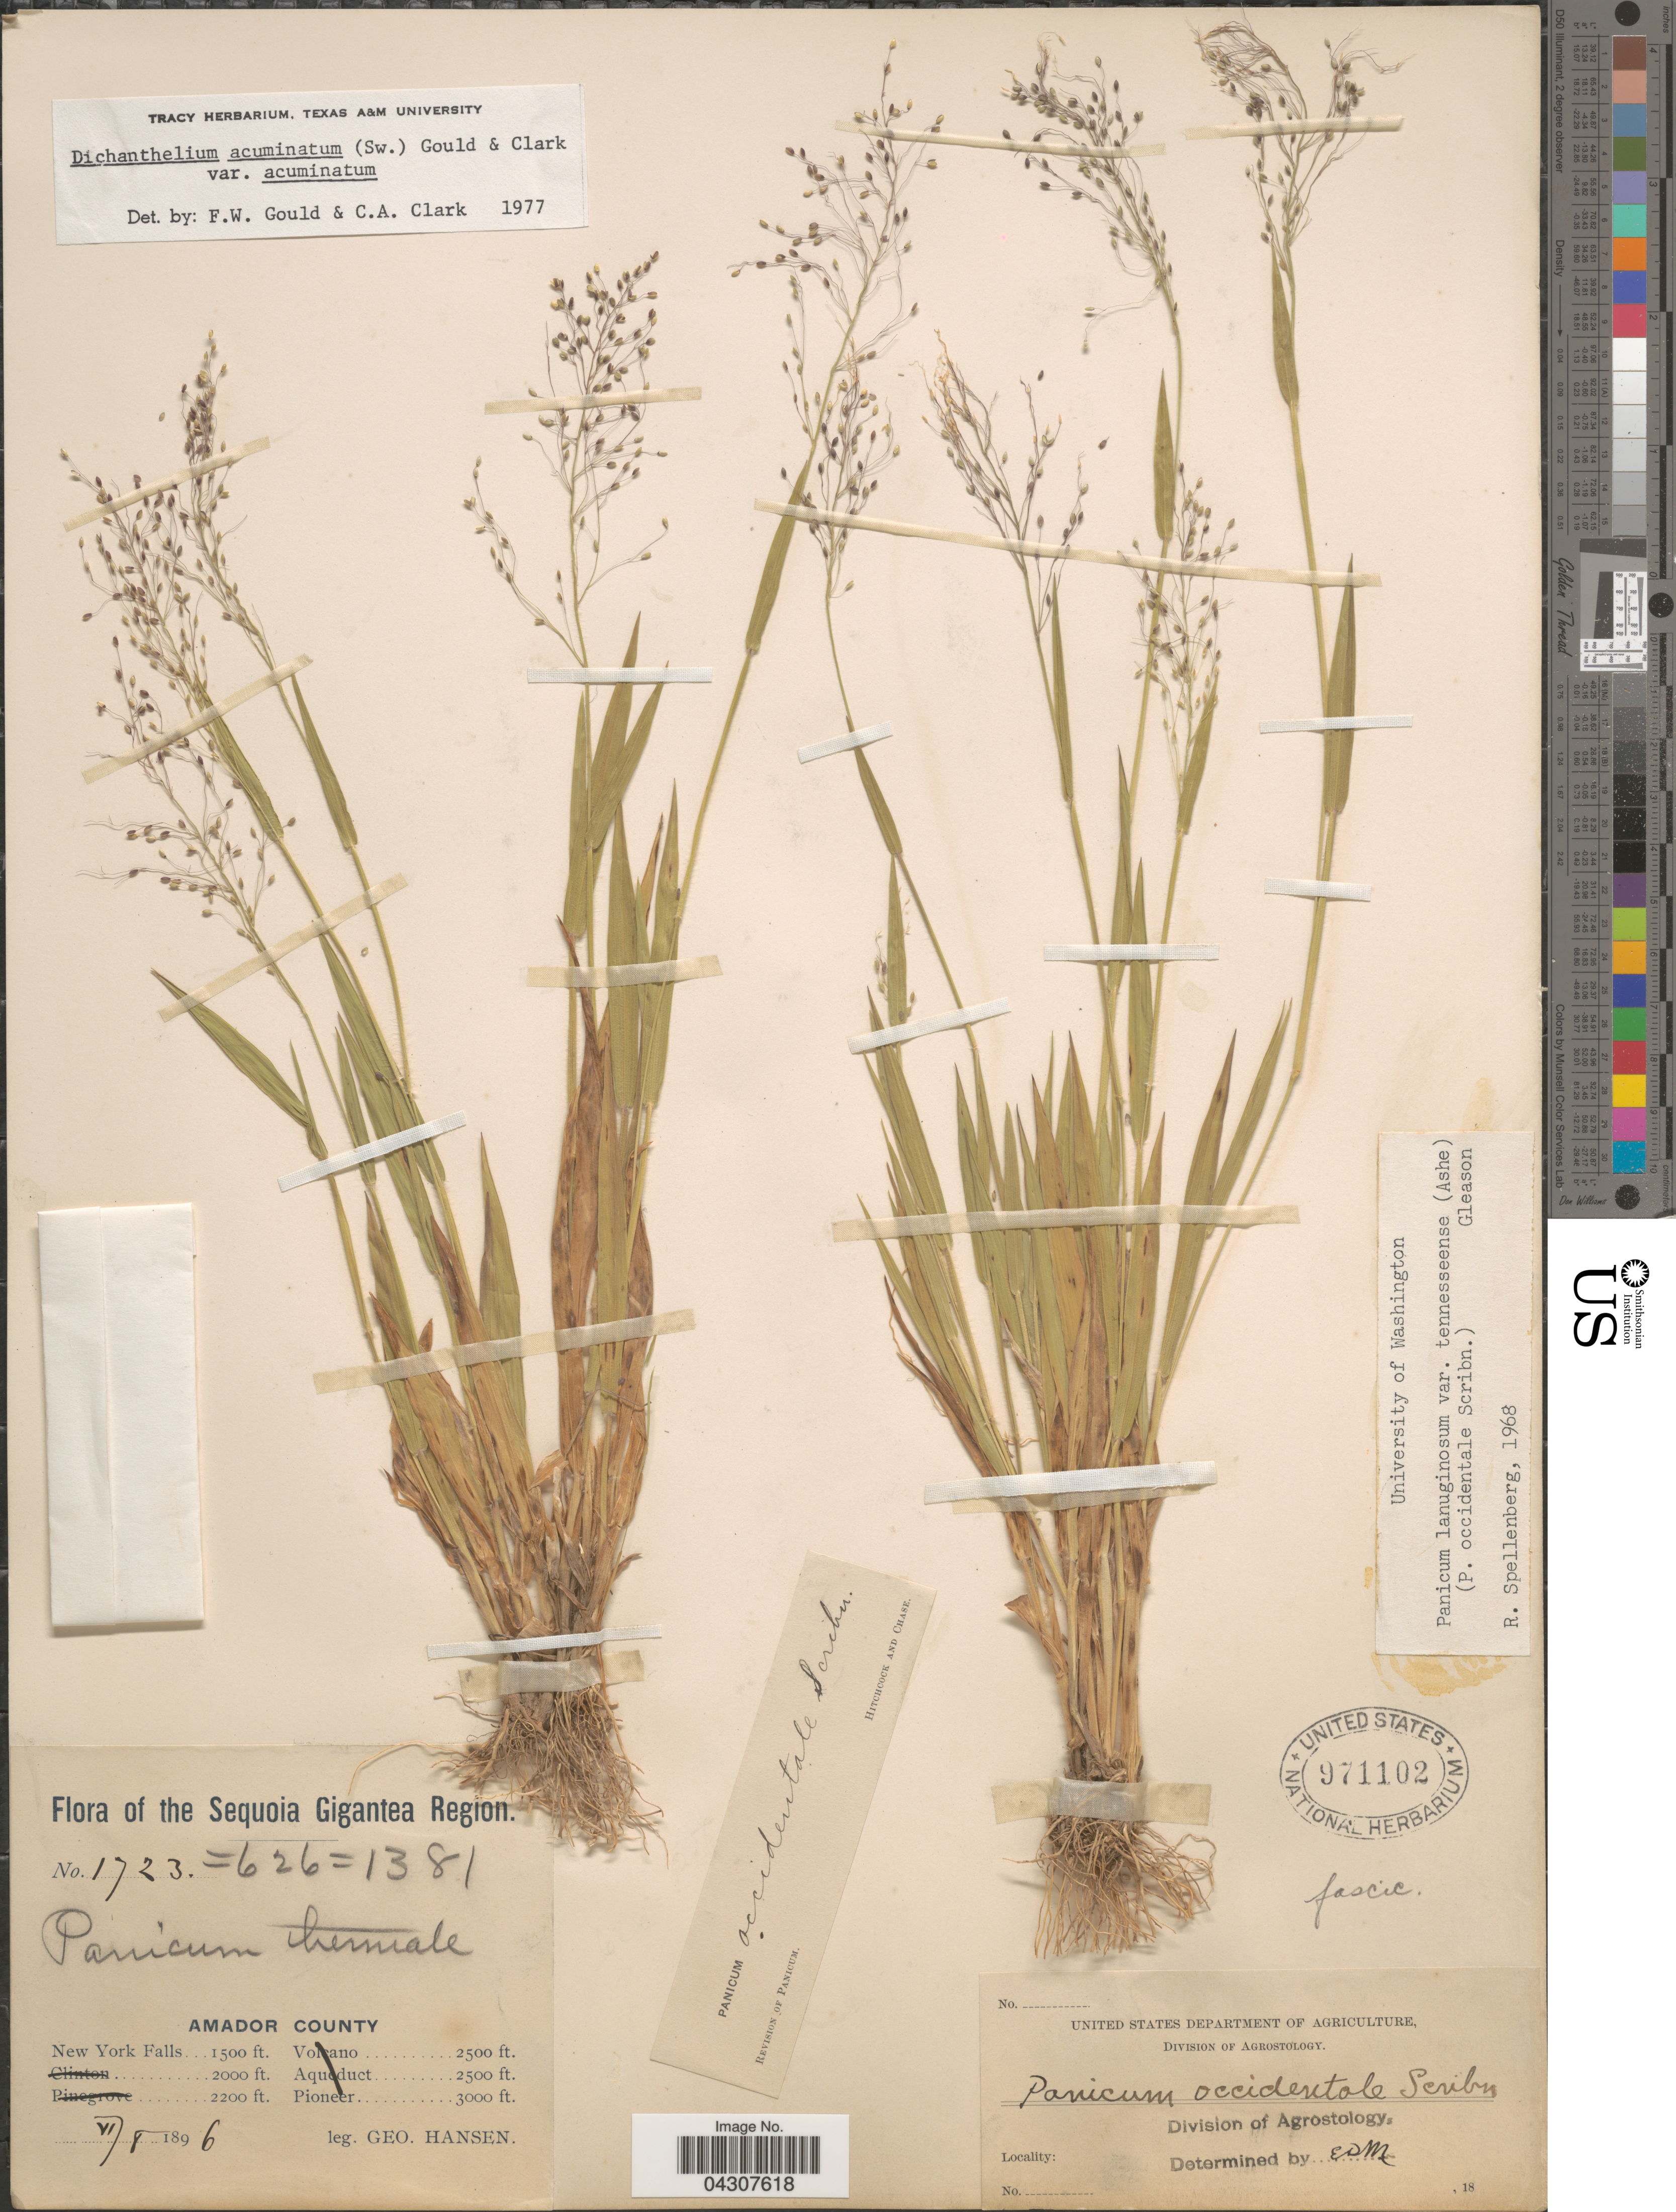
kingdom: Plantae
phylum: Tracheophyta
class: Liliopsida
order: Poales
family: Poaceae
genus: Dichanthelium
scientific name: Dichanthelium acuminatum var. acuminatum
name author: (Sw.) Gould & C.A. Clark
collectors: G. Hansen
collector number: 1723/626/1381?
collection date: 1896-06-08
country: United States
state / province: California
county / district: Amador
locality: Sequoia Gigantea Region. Amador County. New York Falls.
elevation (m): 457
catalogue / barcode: US 971102